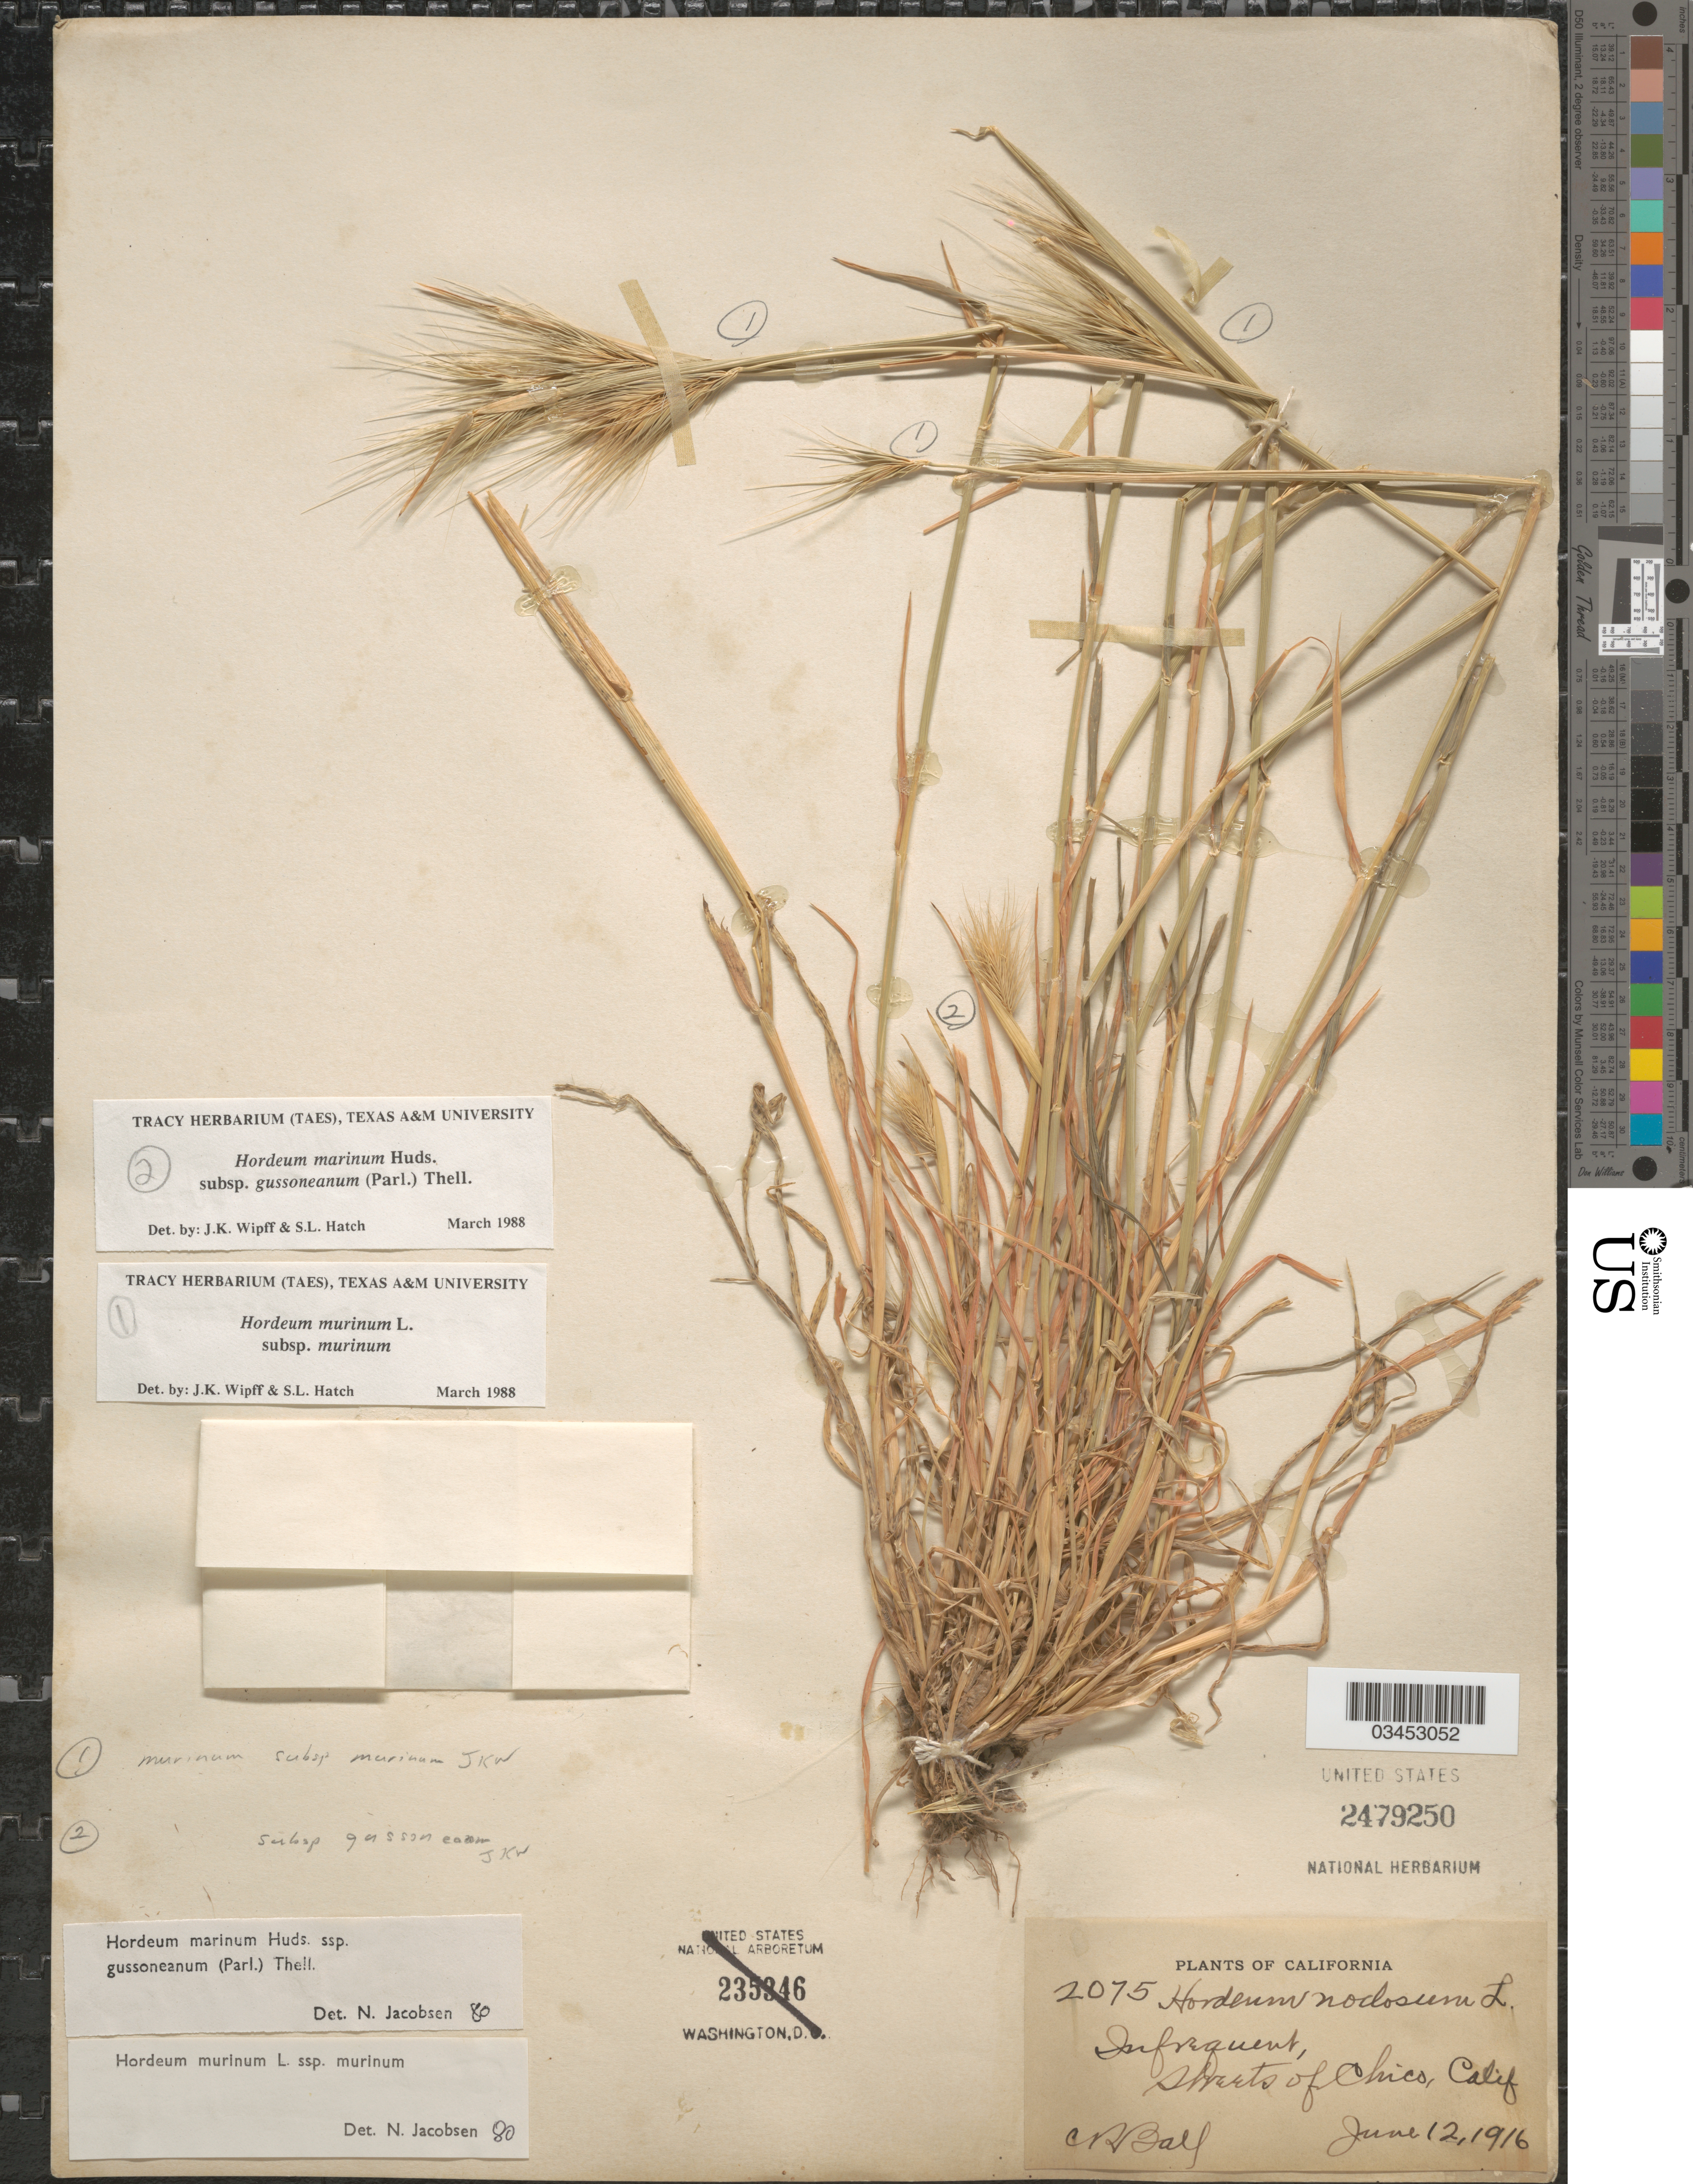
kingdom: Plantae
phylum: Tracheophyta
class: Liliopsida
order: Poales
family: Poaceae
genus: Hordeum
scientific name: Hordeum murinum subsp. murinum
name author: L.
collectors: C. R. Ball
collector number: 2075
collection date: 1916-06-12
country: United States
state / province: California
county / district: Butte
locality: Infrequent, Streets of Chico.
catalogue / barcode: US 2479250